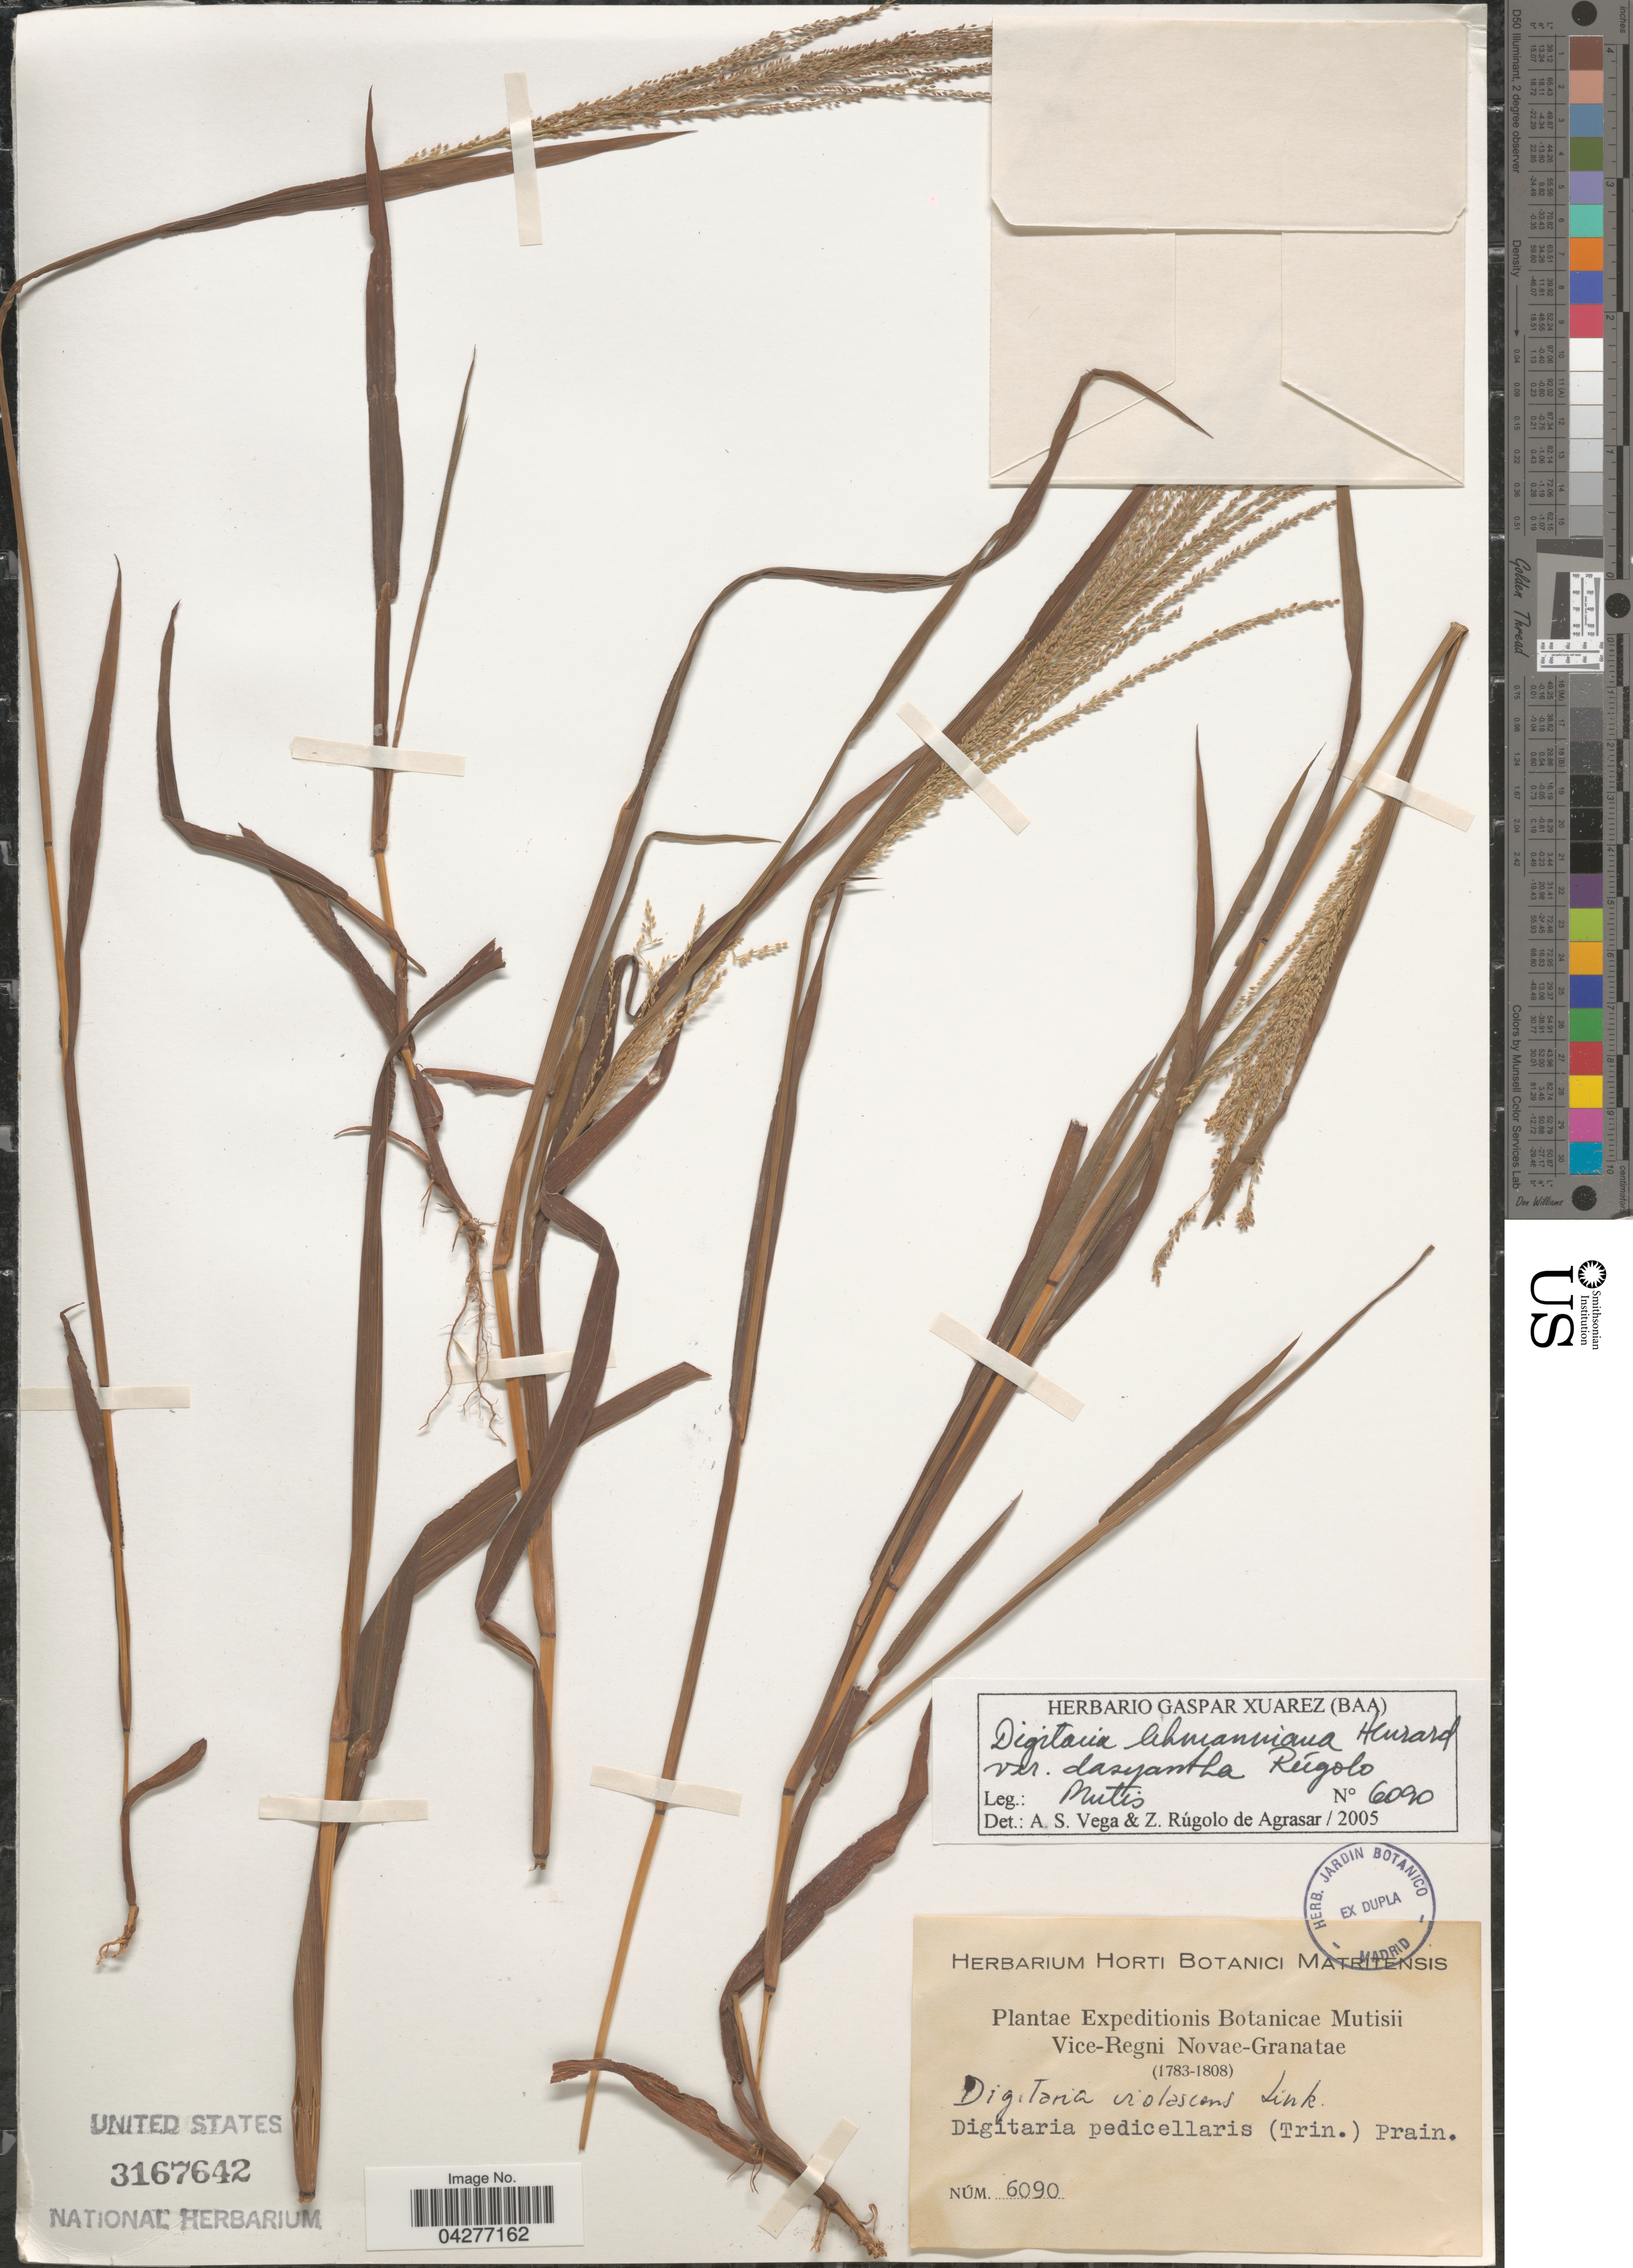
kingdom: Plantae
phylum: Tracheophyta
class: Liliopsida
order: Poales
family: Poaceae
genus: Digitaria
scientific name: Digitaria lehmanniana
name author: Henr.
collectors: Expeditions Botanicae Mutisii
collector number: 6090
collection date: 1783/1808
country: Colombia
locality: Vice-Regni Novae-Granatae.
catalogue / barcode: US 3167642